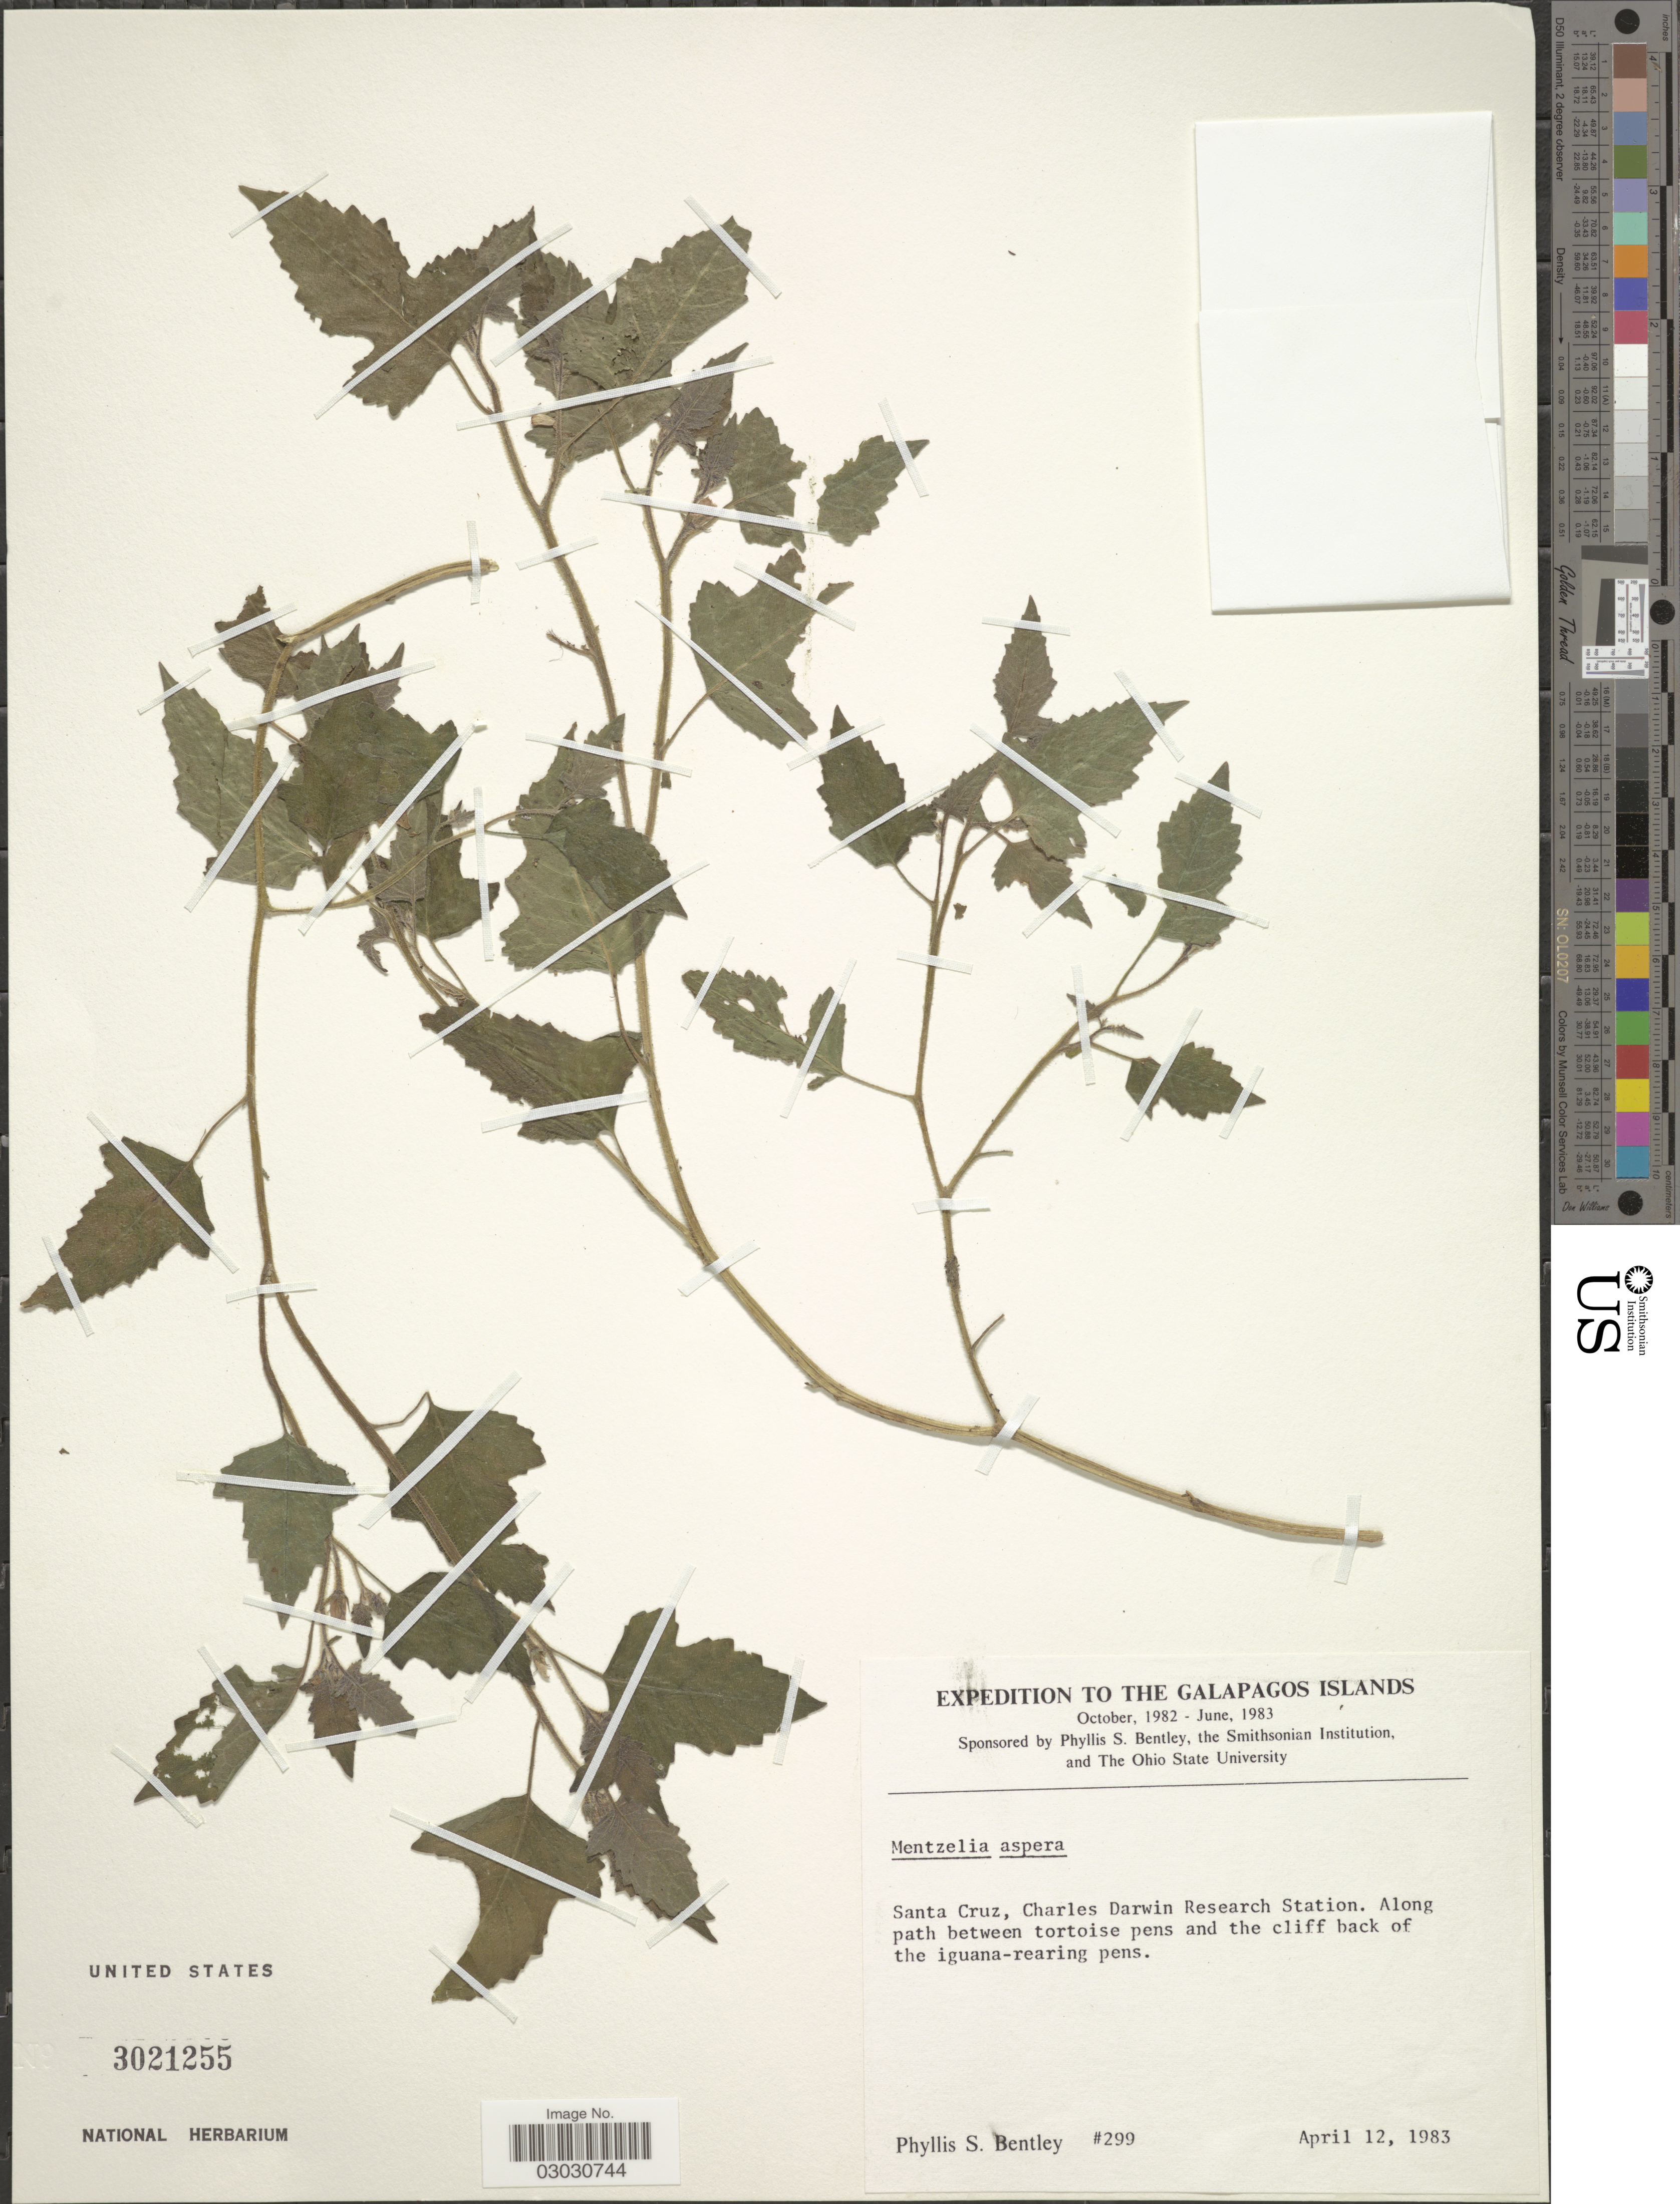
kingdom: Plantae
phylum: Tracheophyta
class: Magnoliopsida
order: Cornales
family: Loasaceae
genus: Mentzelia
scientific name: Mentzelia aspera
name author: L.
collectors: P. S. Bentley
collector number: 299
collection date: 1983-04-12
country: Ecuador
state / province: Colón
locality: The Galapagos Islands. Santa Cruz, Charles Darwin Research Station. Along path between tortoise pens and the cliff back of the iguana-rearing pens.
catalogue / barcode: US 3021255